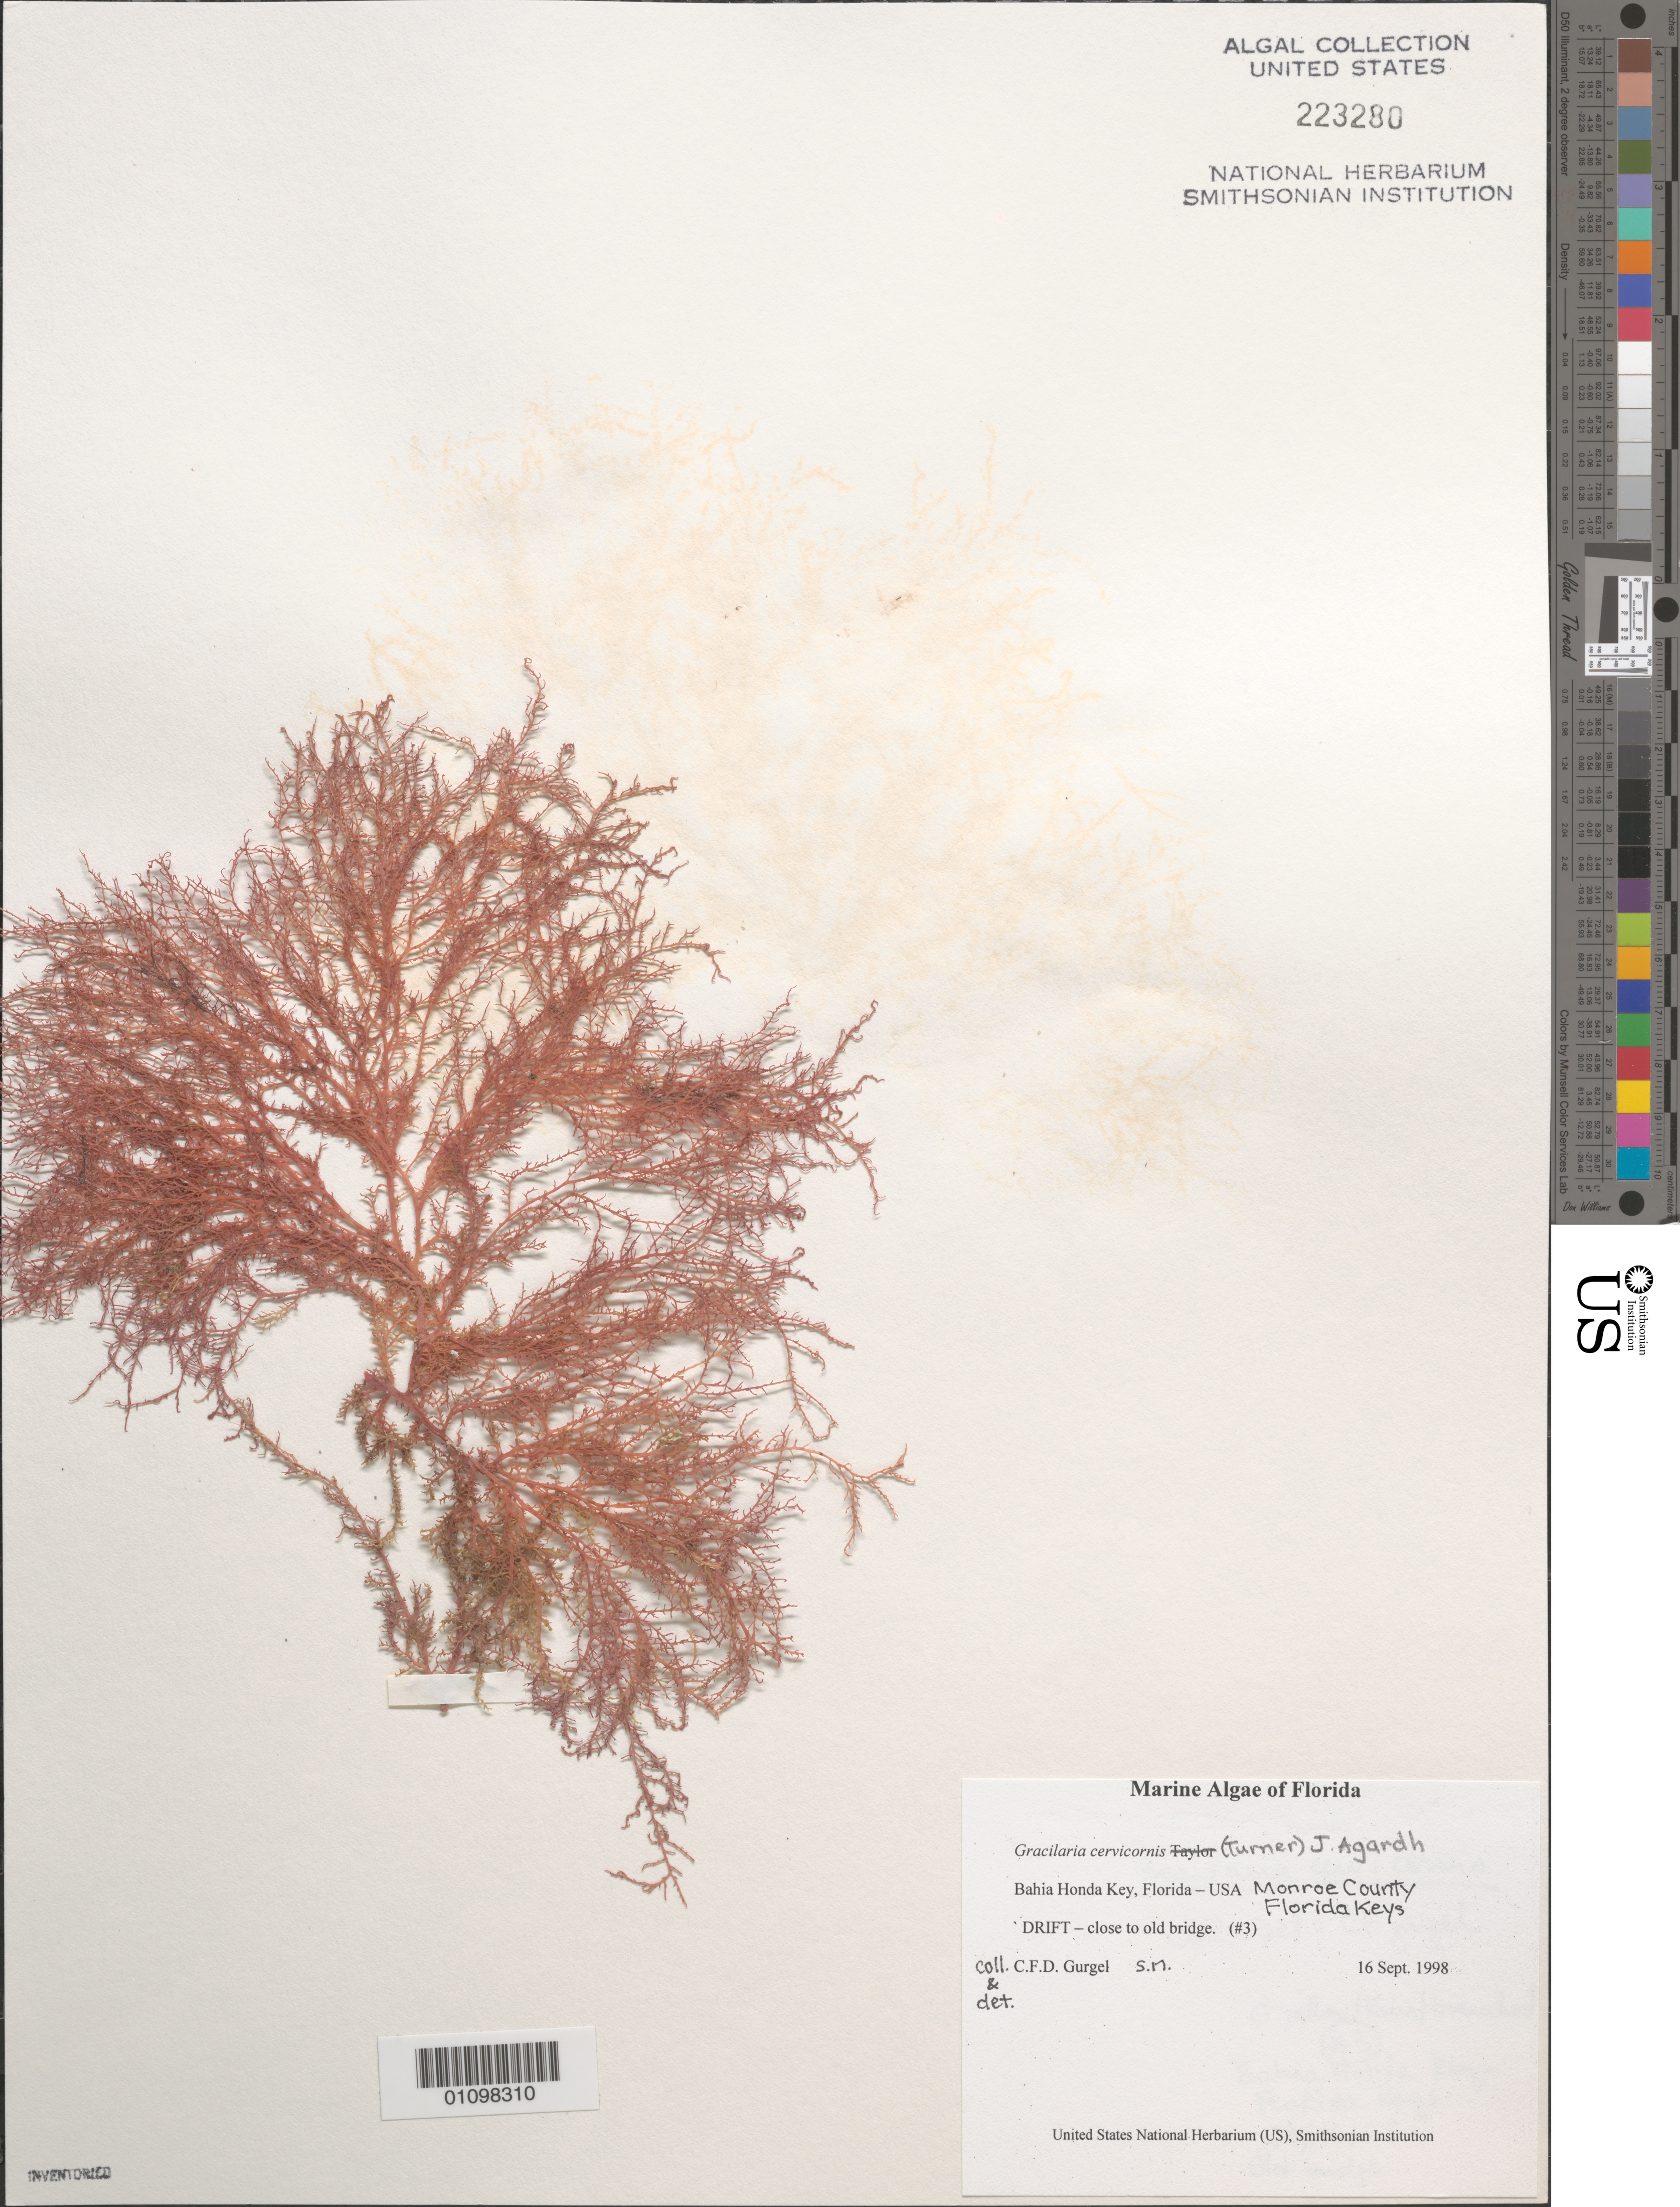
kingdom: Plantae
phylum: Rhodophyta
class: Florideophyceae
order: Gracilariales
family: Gracilariaceae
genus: Gracilaria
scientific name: Gracilaria cervicornis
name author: (Turner) J. Agardh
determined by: Gurgel, C. F. D.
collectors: C. Gurgel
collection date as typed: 16 Sep 1998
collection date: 1998-09-16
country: United States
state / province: Florida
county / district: Monroe County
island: Bahia Honda Key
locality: Drift-close to old bridge (#3)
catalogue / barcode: US 223280